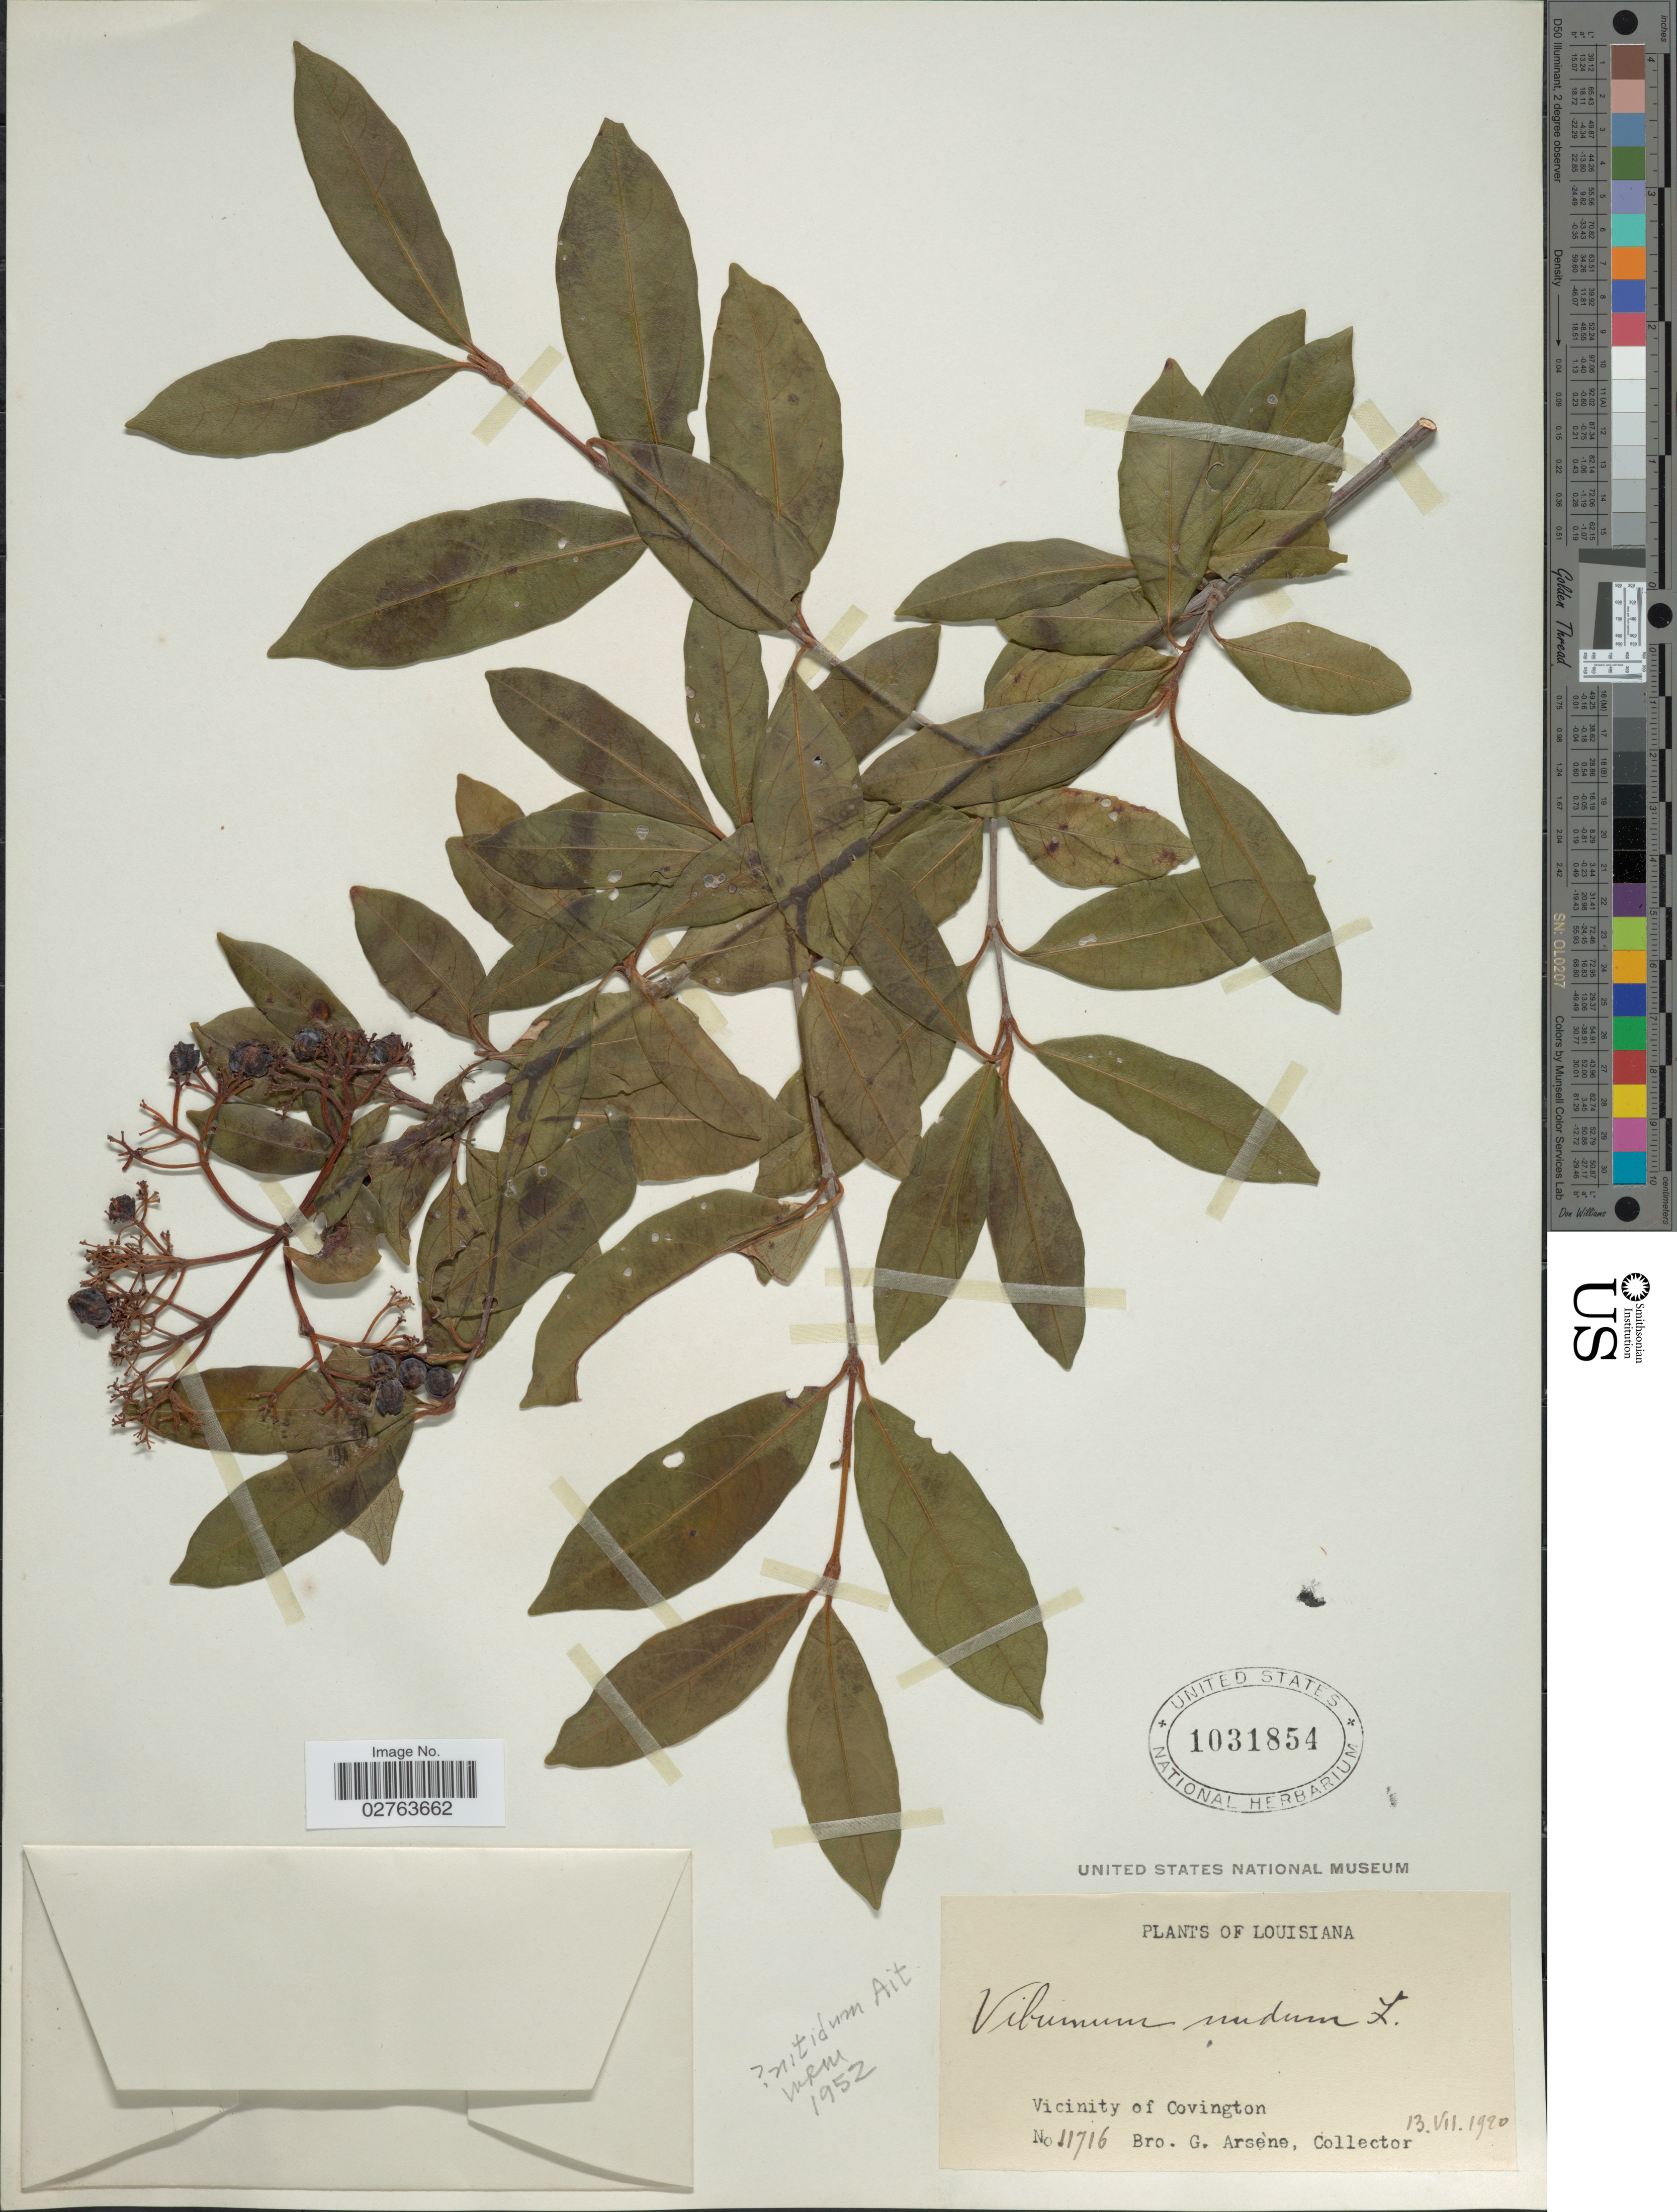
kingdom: Plantae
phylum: Tracheophyta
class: Magnoliopsida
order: Dipsacales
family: Viburnaceae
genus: Viburnum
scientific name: Viburnum nitidum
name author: Aiton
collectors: Bro. G. Arsène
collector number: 11716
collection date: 1920-07-13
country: United States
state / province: Louisiana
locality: Vicinity of Covington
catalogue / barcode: US 1031854